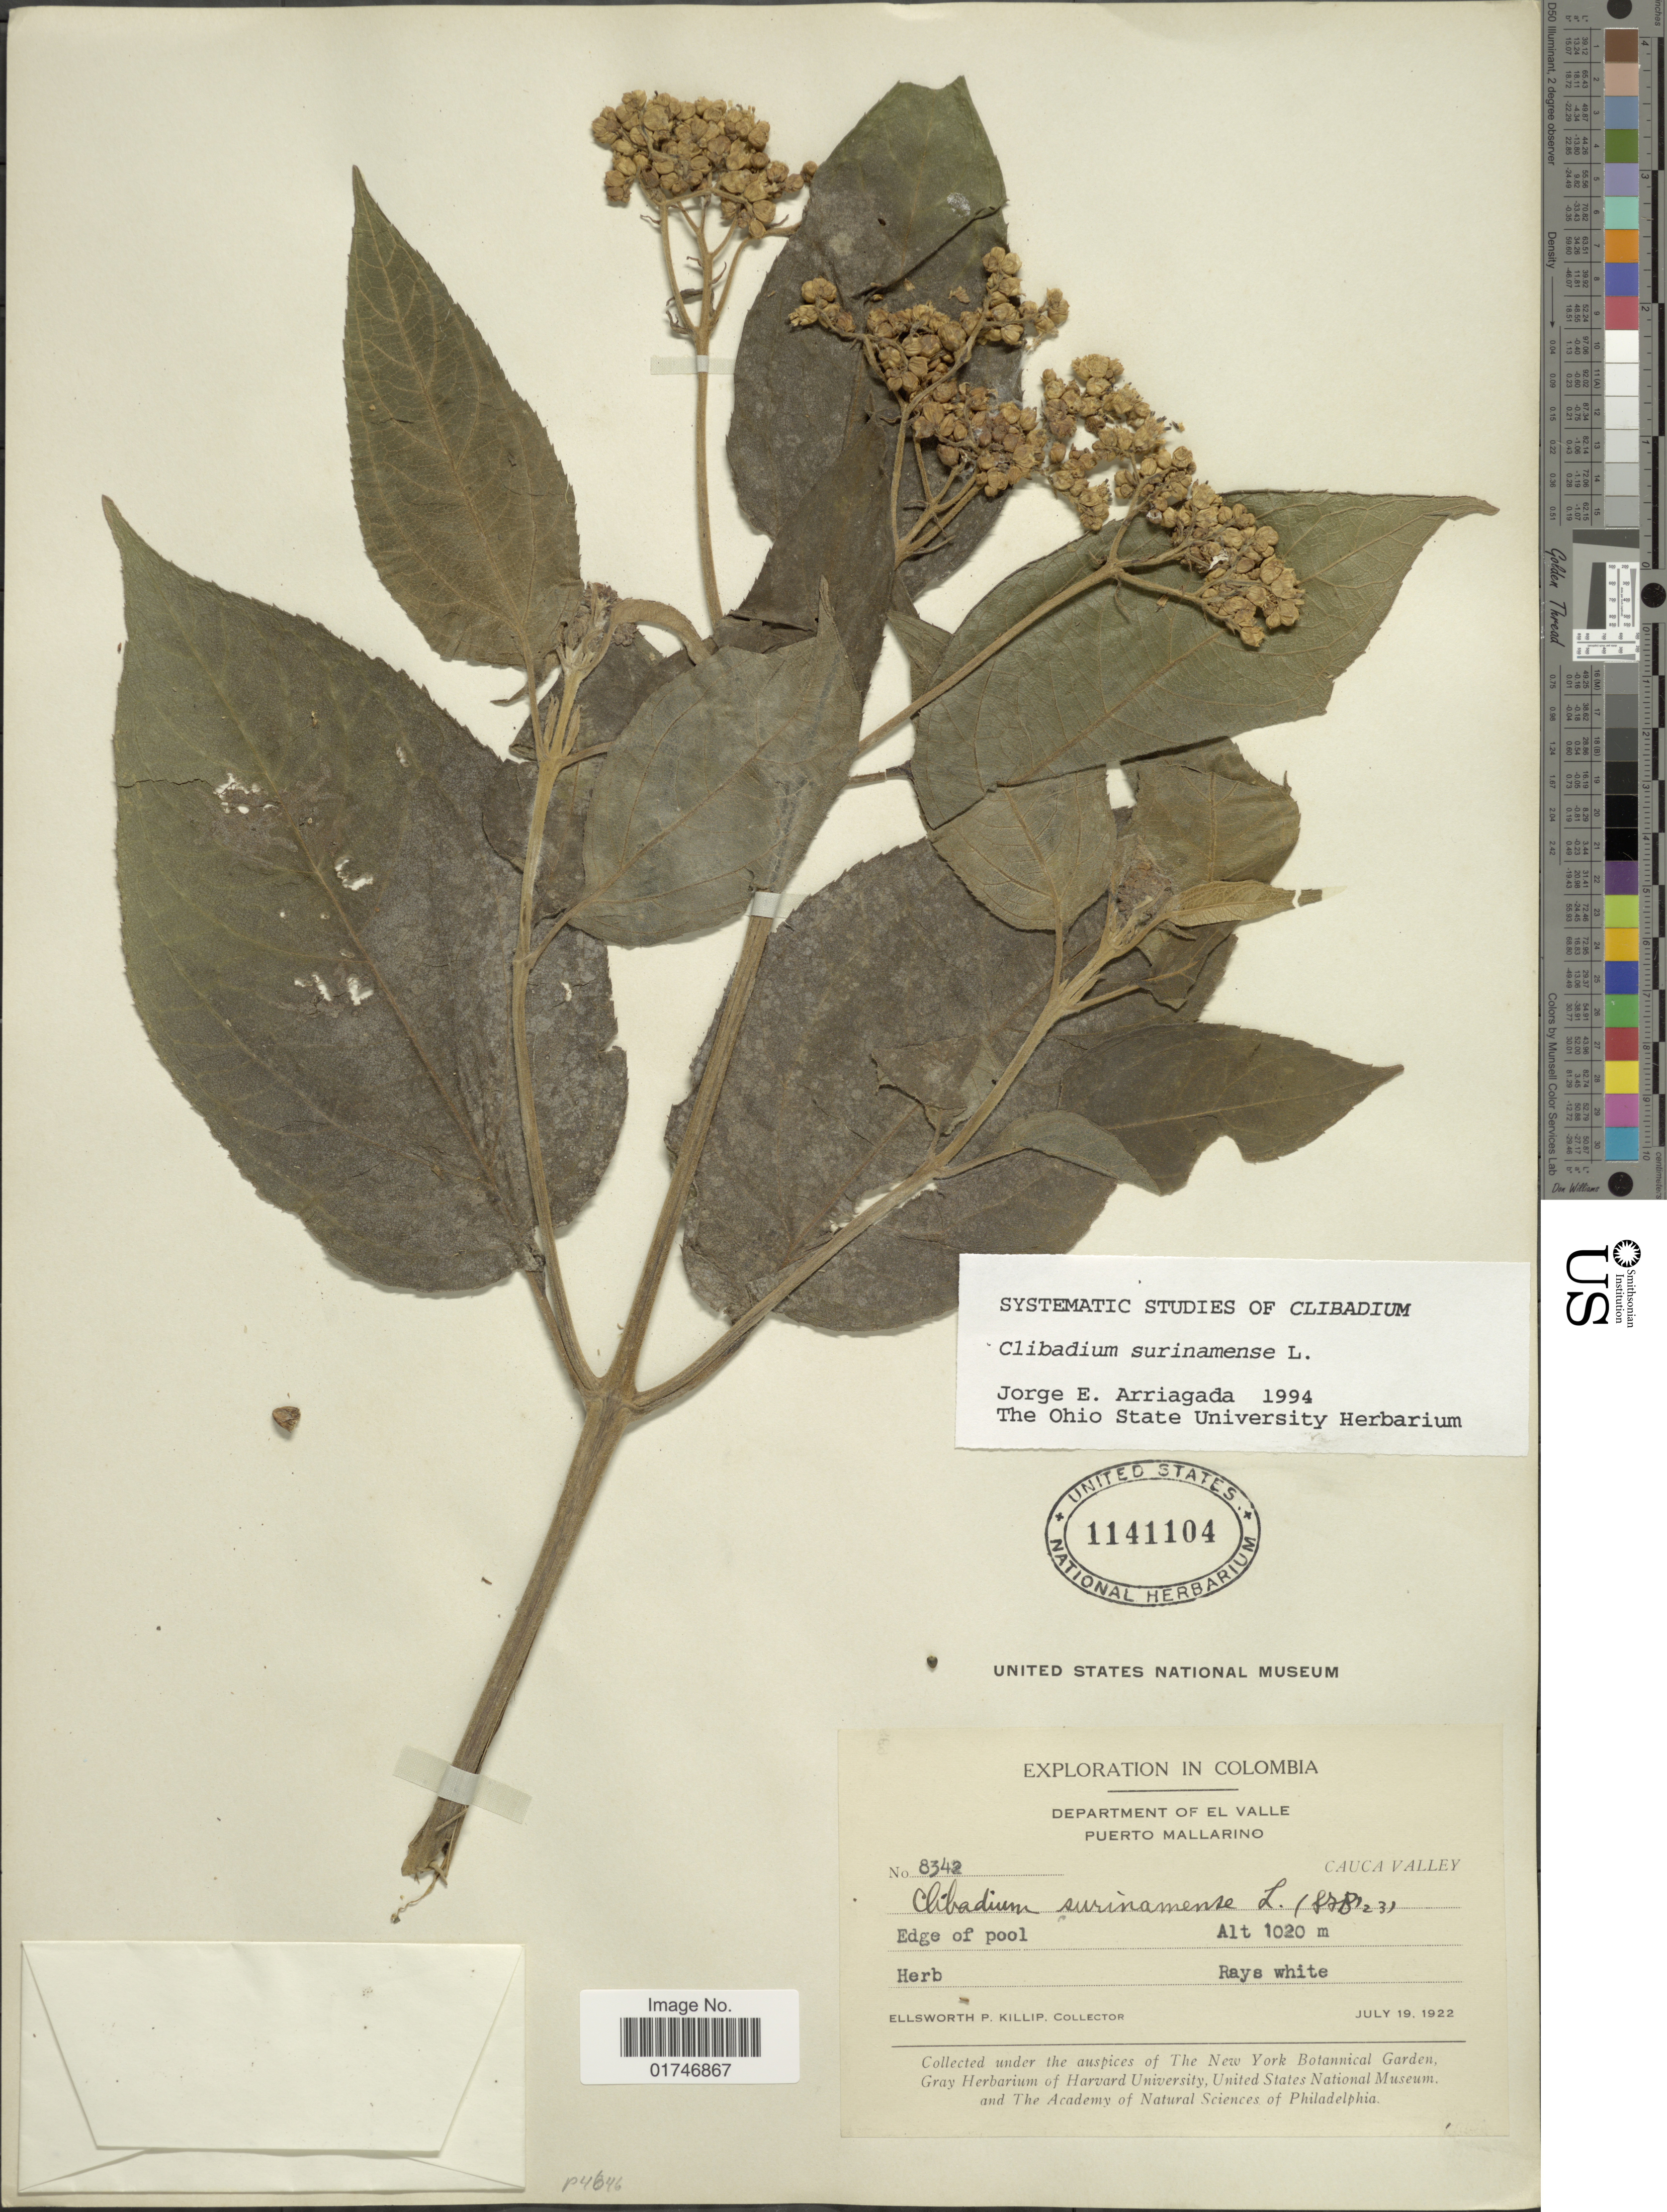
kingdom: Plantae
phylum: Tracheophyta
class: Magnoliopsida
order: Asterales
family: Asteraceae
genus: Clibadium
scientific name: Clibadium surinamense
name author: L.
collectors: E. P. Killip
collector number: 8342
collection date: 1922-07-19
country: Colombia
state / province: Valle del Cauca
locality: Department of El Valle. Puerto Mallarino. Cauca Valley. Edge of pool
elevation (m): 1020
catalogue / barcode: US 1141104